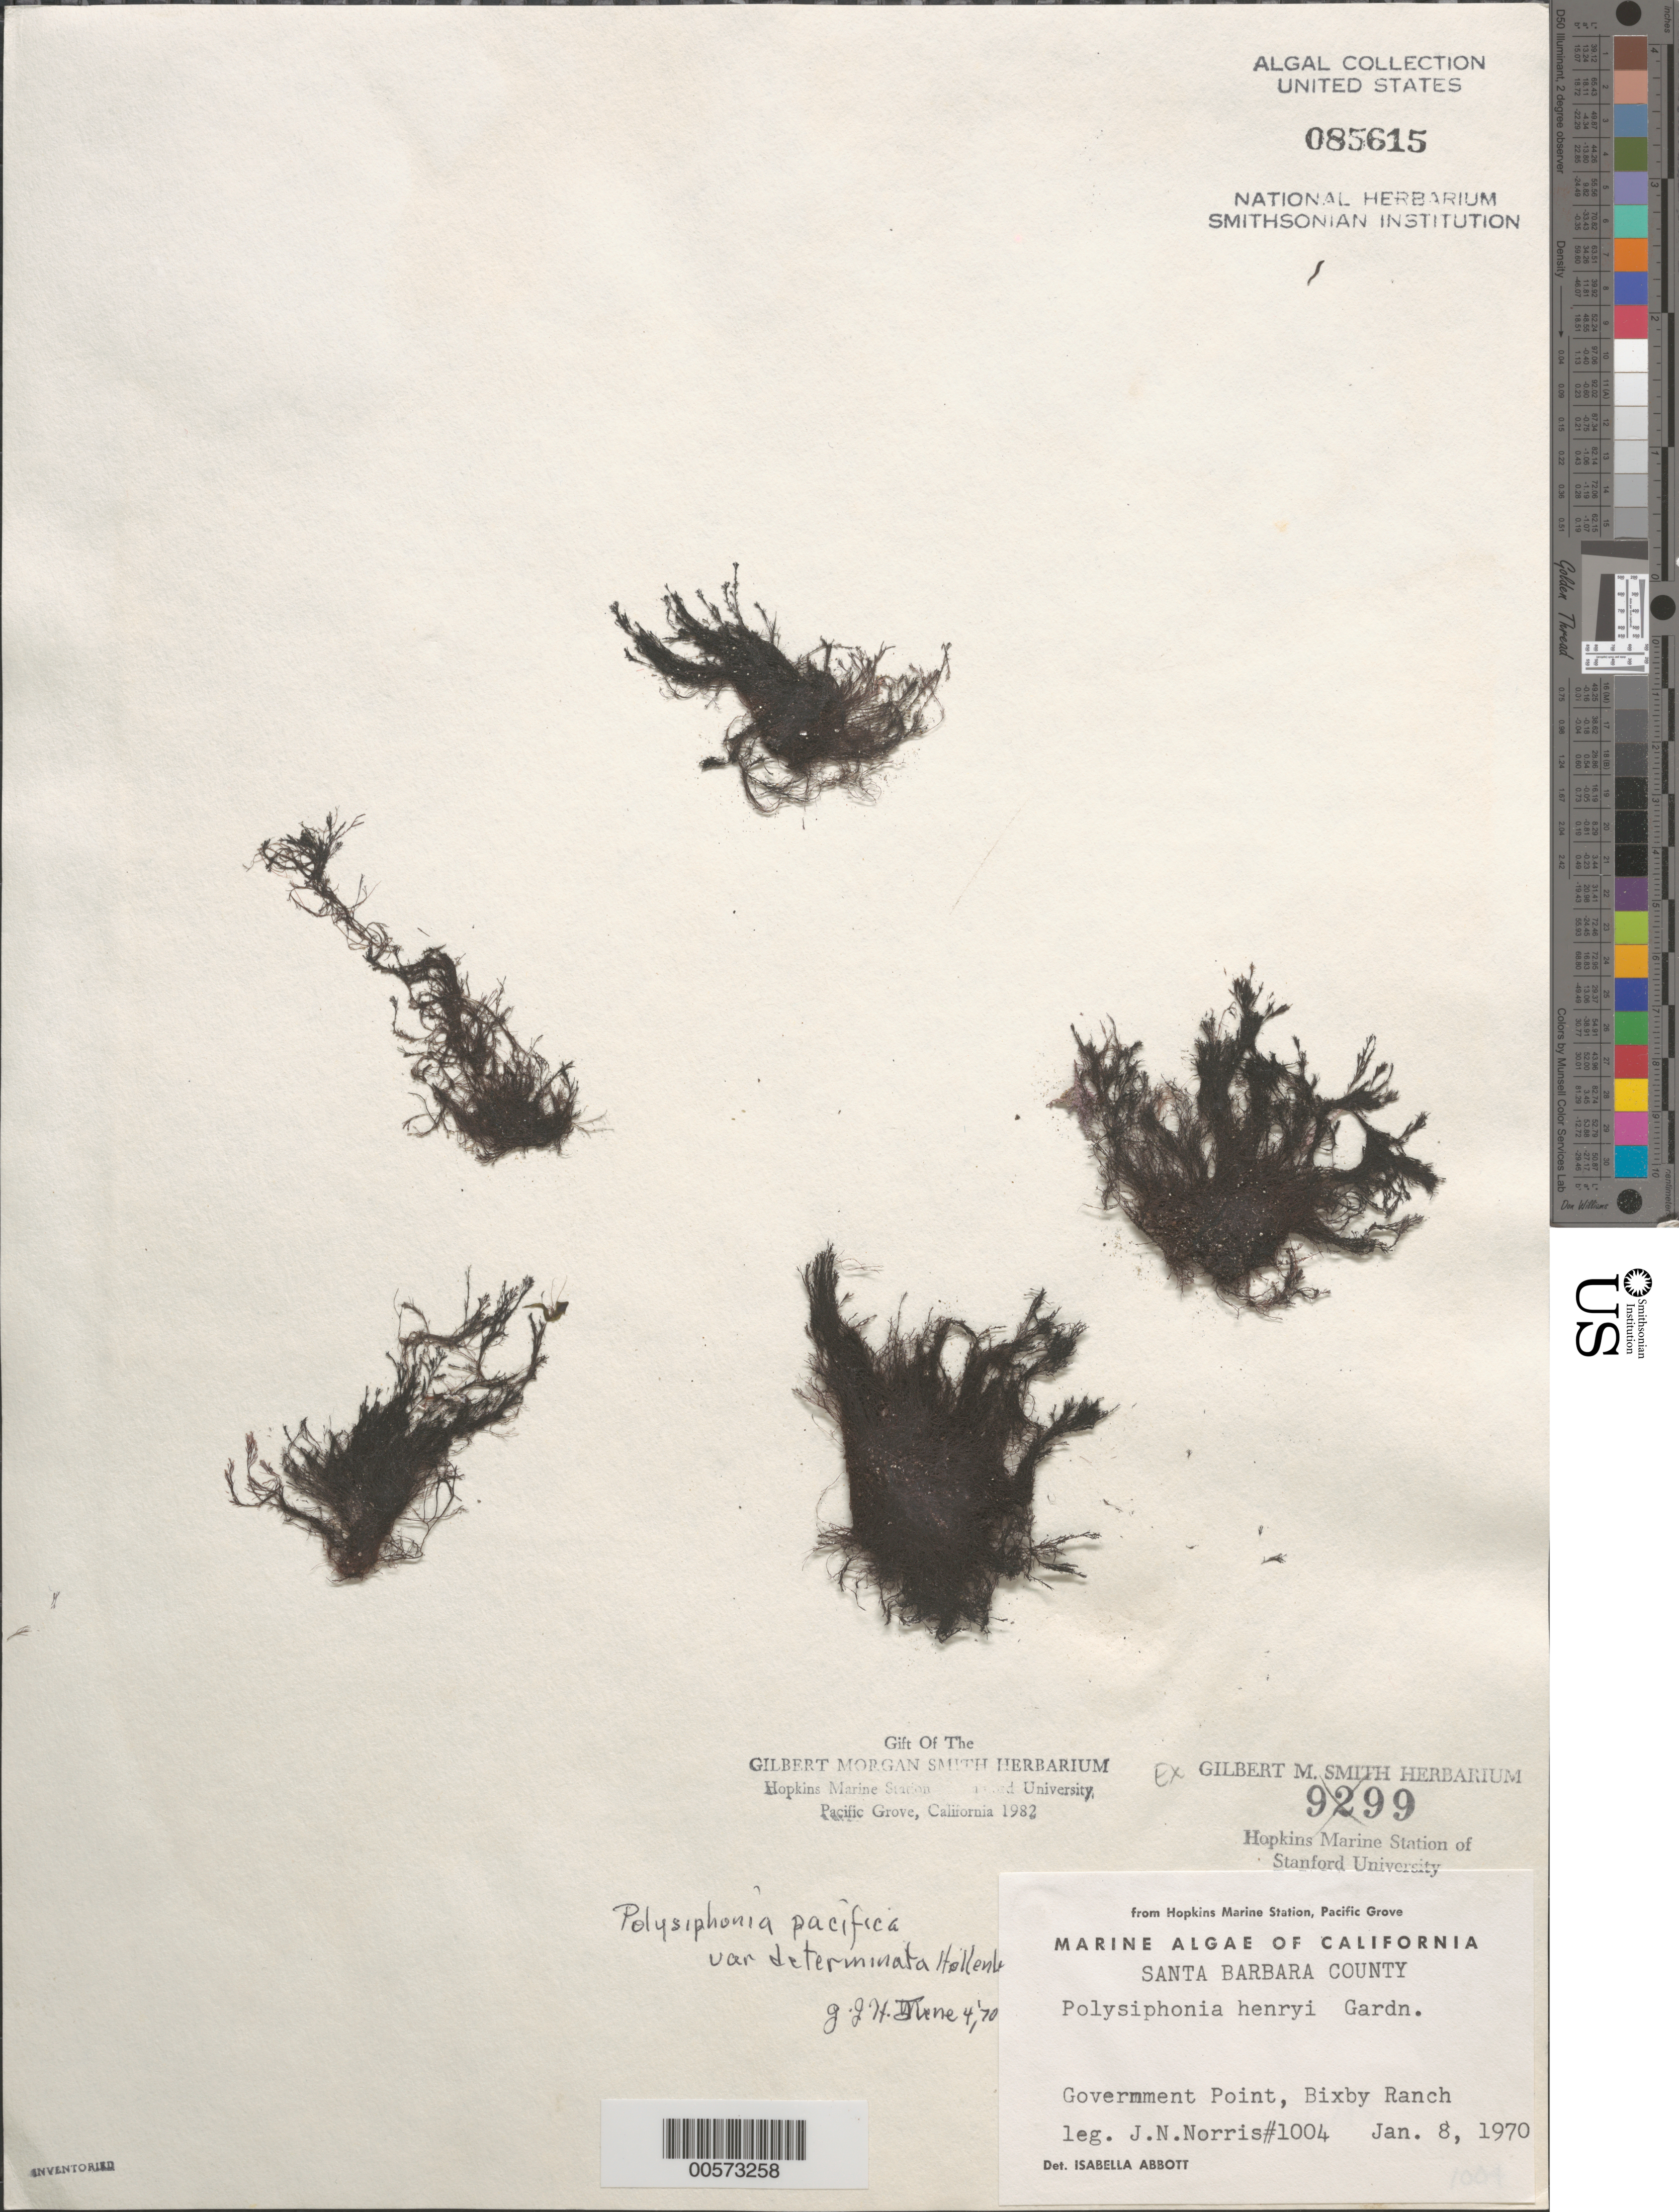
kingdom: Plantae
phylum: Rhodophyta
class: Florideophyceae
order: Ceramiales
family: Rhodomelaceae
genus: Polysiphonia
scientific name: Polysiphonia pacifica var. determinata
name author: Hollenb.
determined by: Hollenberg, George J.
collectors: J. N. Norris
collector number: JN-1004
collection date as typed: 08 Jan 1970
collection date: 1970-01-08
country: United States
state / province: California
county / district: Santa Barbara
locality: Government Point, Bixby Ranch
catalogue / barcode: US 85615